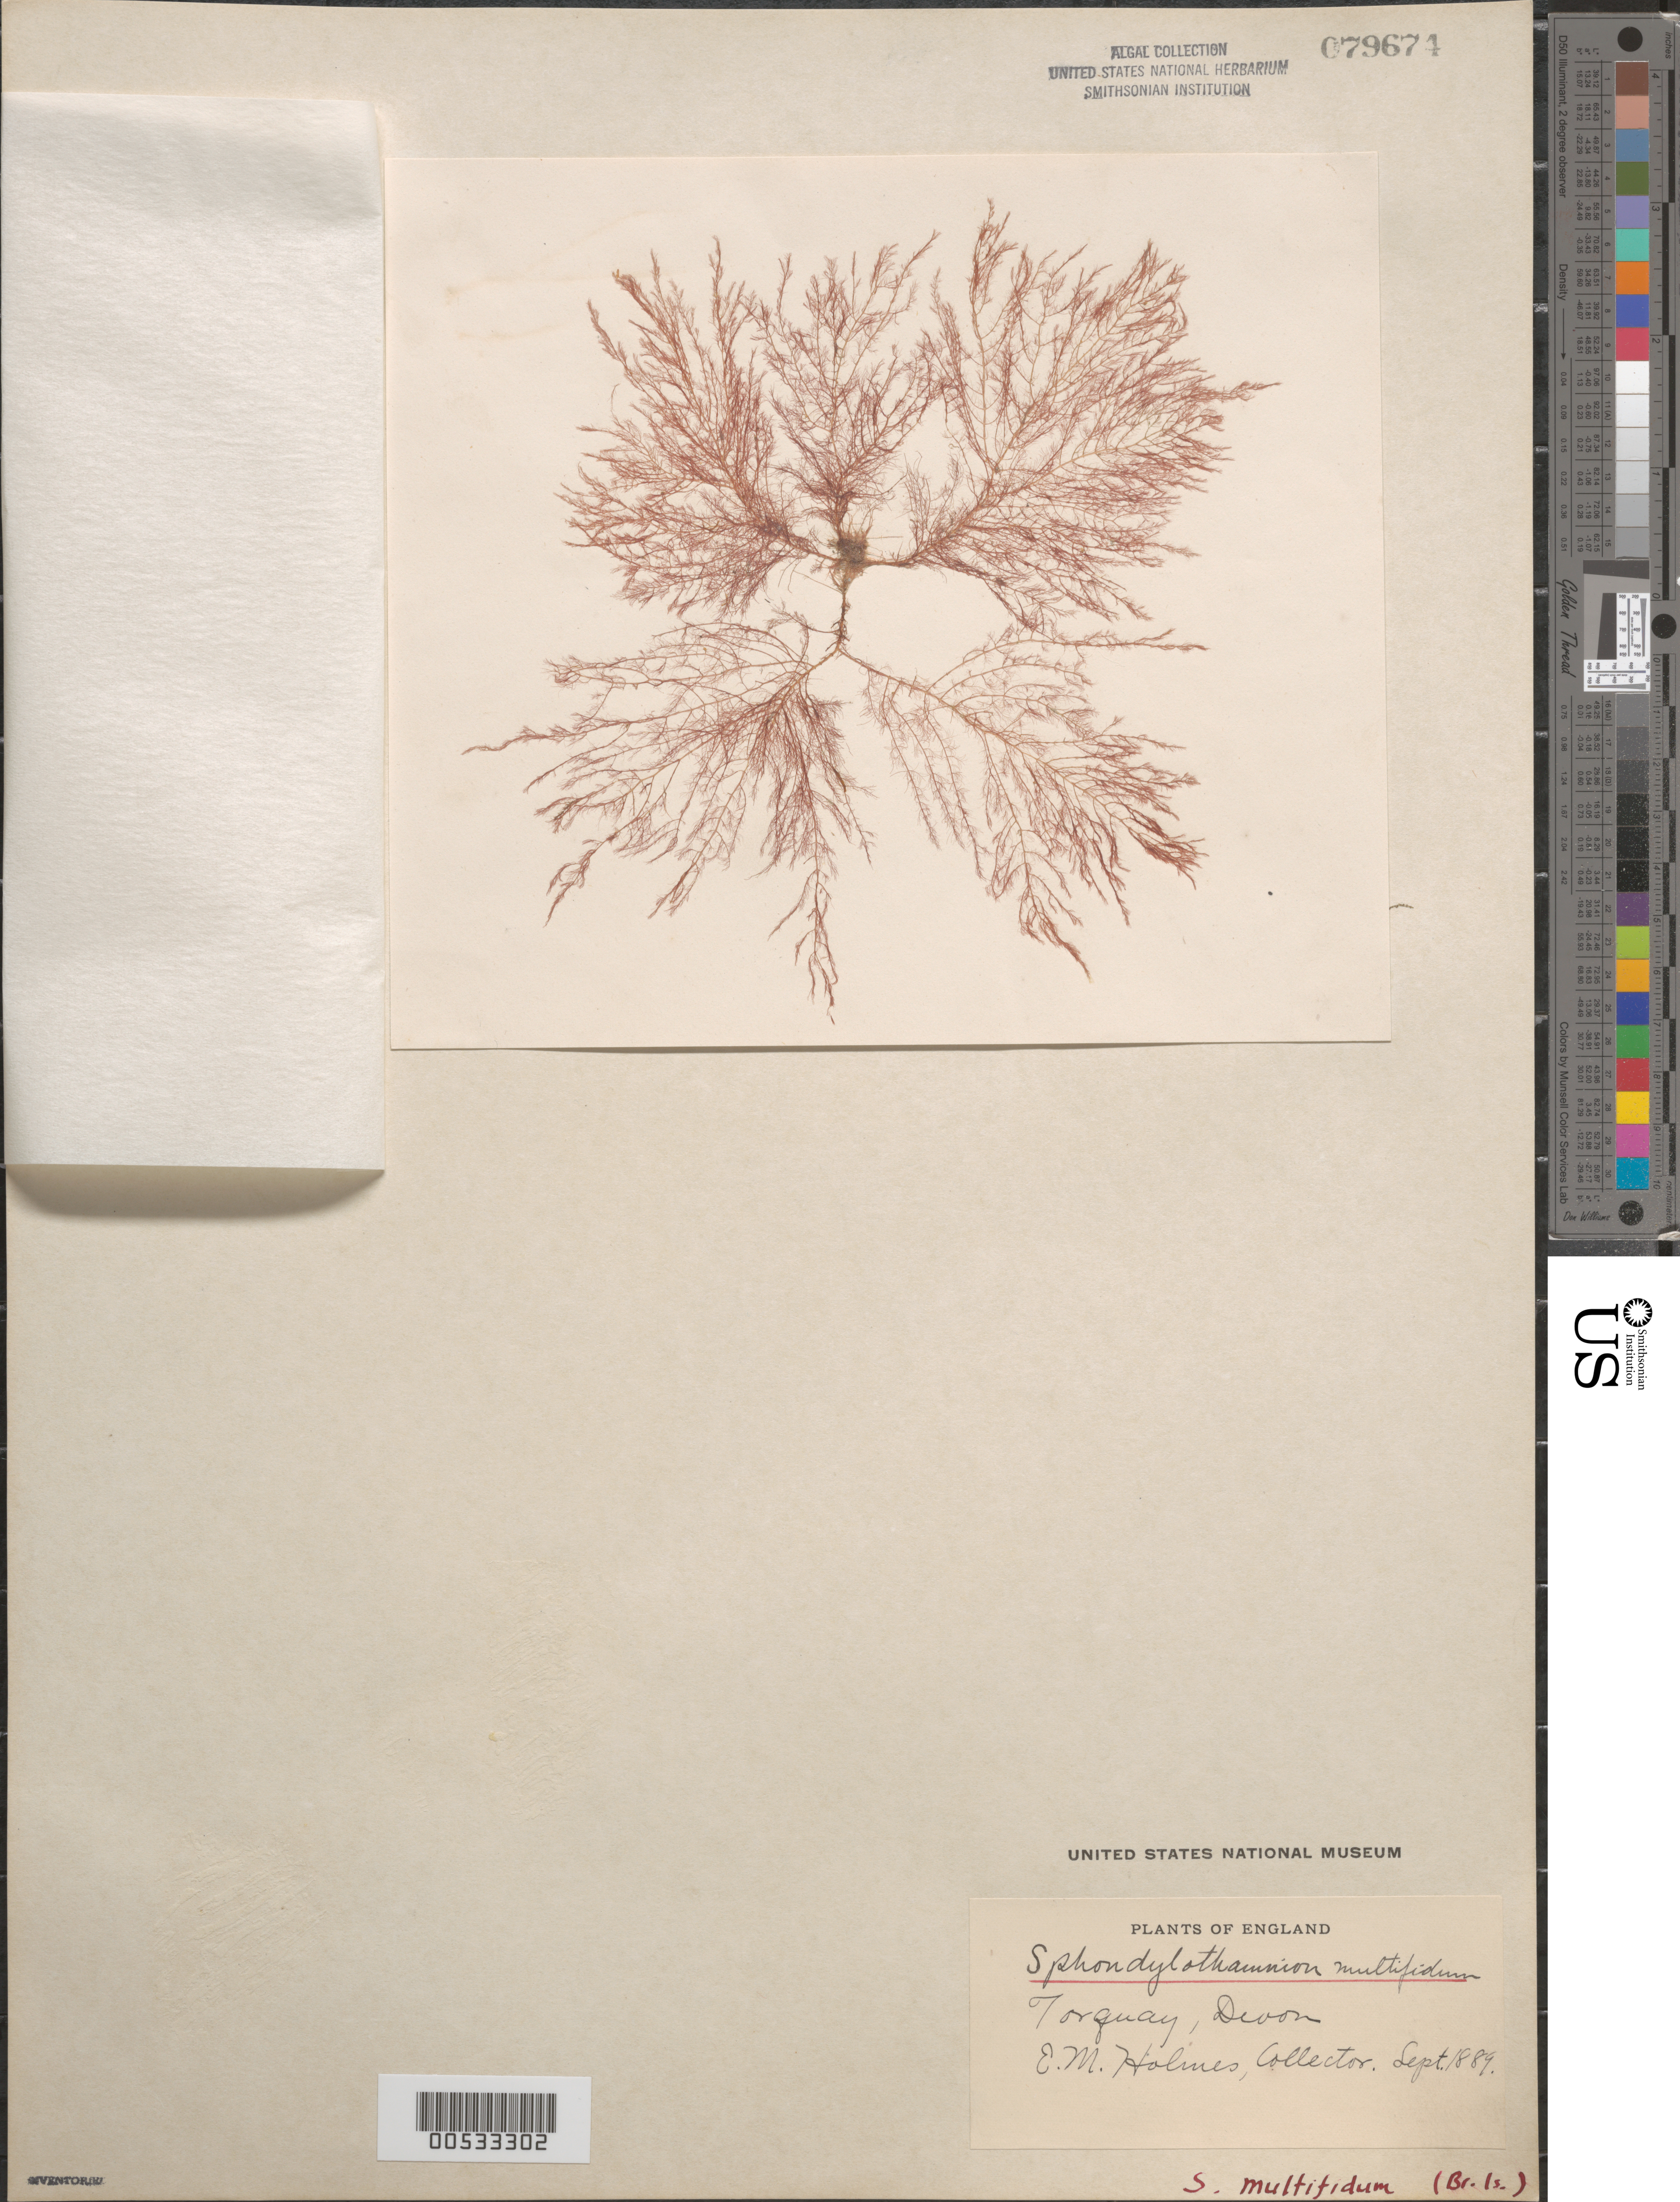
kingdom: Plantae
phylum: Rhodophyta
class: Florideophyceae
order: Ceramiales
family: Wrangeliaceae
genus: Sphondylothamnion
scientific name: Sphondylothamnion multifidum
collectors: E. M. Holmes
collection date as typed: Sep 1889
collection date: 1889-09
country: United Kingdom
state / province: England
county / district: Devon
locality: Torquay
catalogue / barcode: US 79674